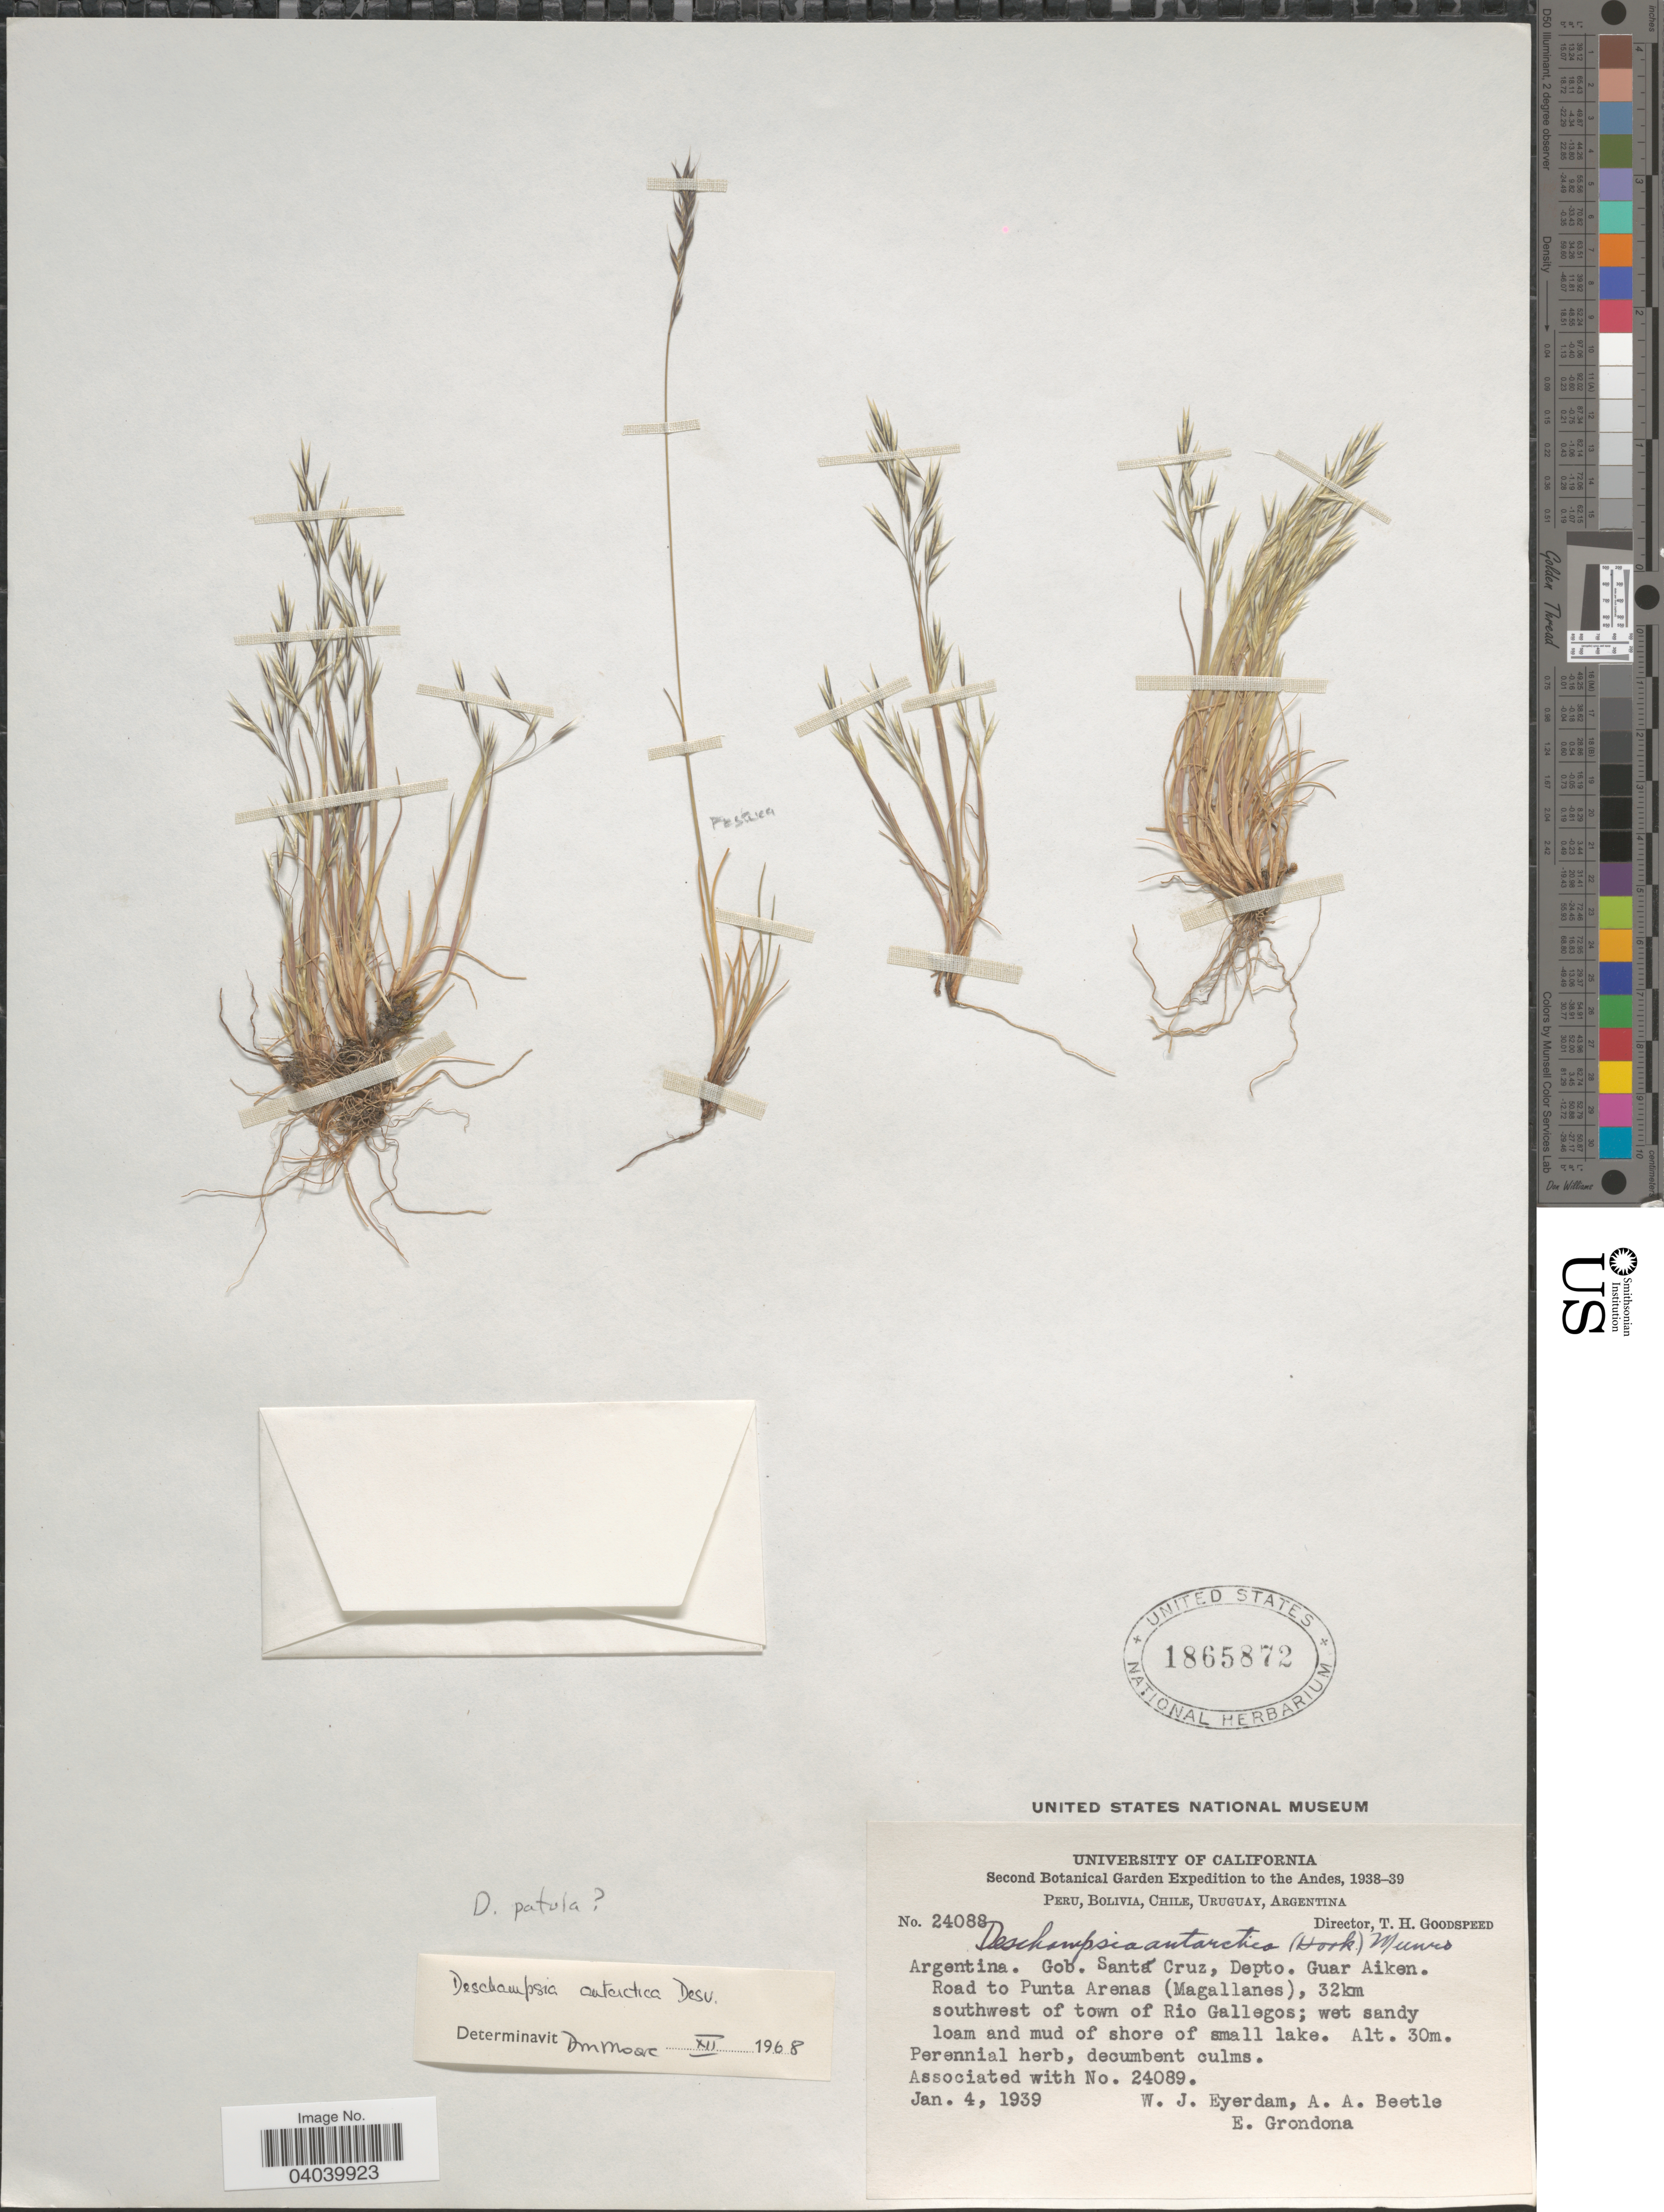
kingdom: Plantae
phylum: Tracheophyta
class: Liliopsida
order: Poales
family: Poaceae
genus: Deschampsia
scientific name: Deschampsia antarctica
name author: É. Desv.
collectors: W. J. Eyerdam, A. A. Beetle & E. Grondona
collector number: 24088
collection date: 1939-01-04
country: Argentina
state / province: Santa Cruz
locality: The Andes. Gob. Santa Cruz, Depto. Guar Aiken. Road to Punta Arenas (Magallanes), 32km southwest of town of Rio Gallegos.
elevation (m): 30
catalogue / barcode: US 1865872